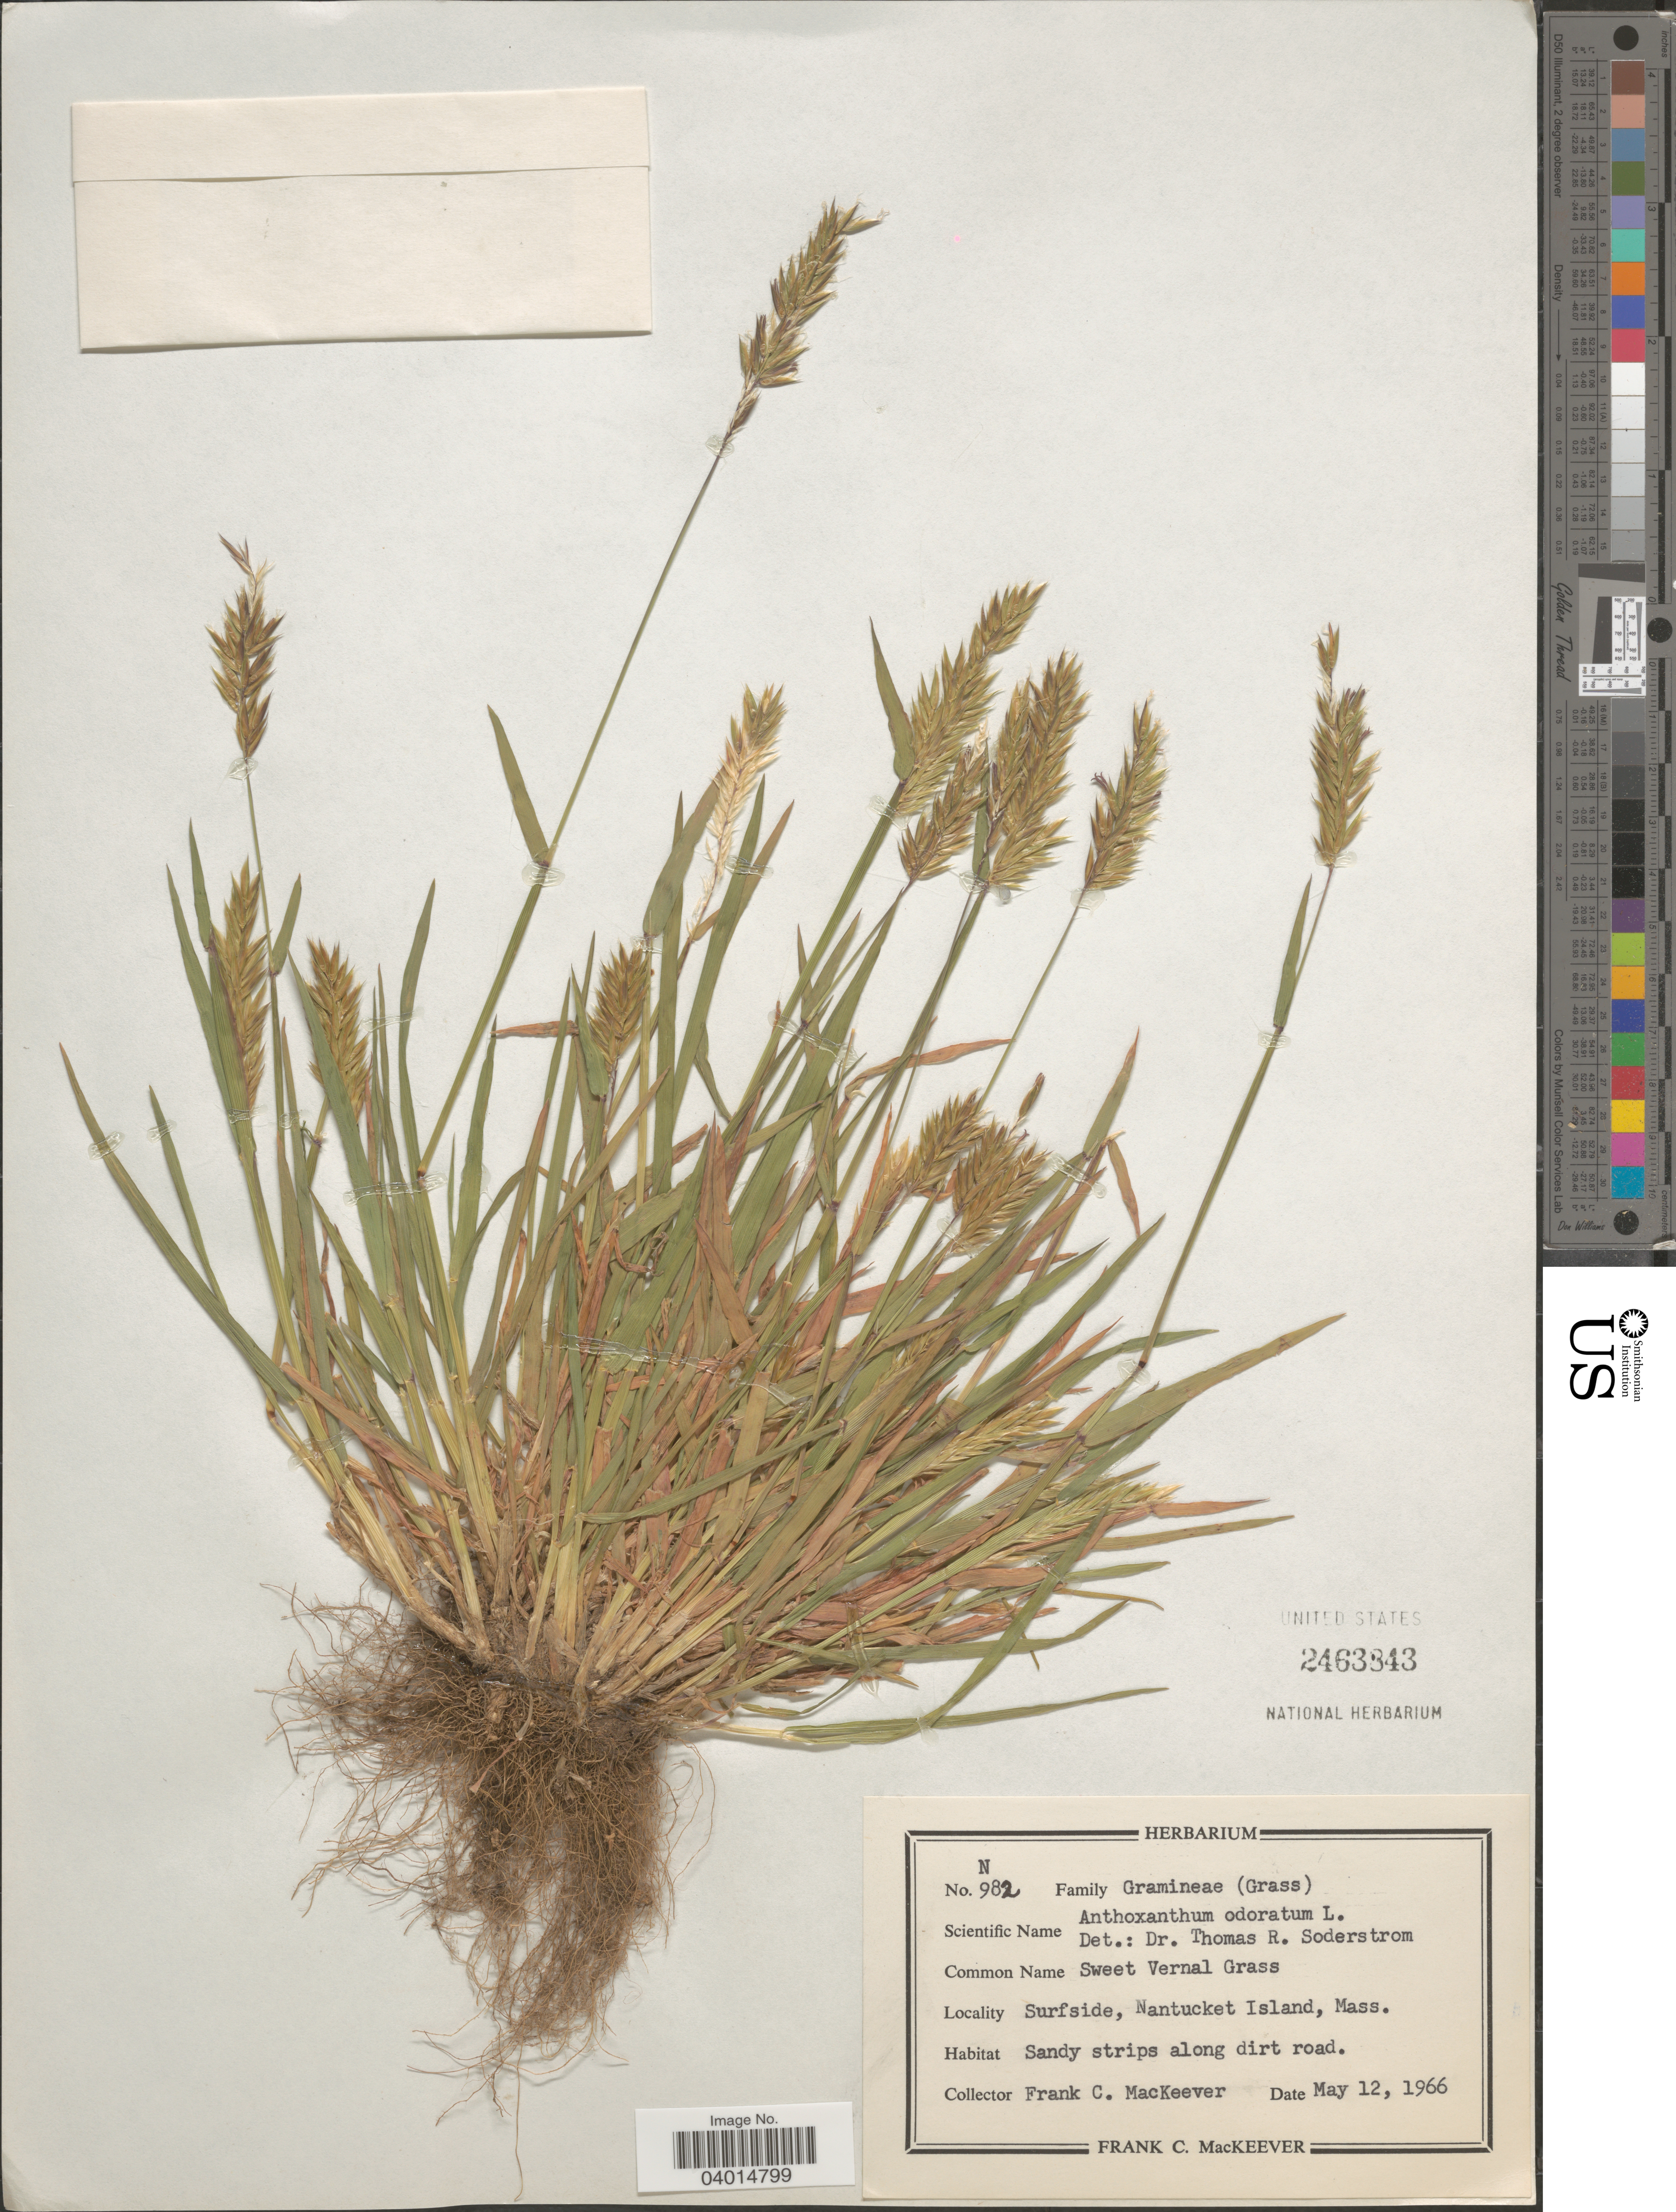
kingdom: Plantae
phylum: Tracheophyta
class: Liliopsida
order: Poales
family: Poaceae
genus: Anthoxanthum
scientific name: Anthoxanthum odoratum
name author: L.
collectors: F. C. MacKeever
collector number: N982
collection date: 1966-05-12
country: United States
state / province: Massachusetts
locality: Surfside, Nantucket Island.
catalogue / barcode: US 2463843